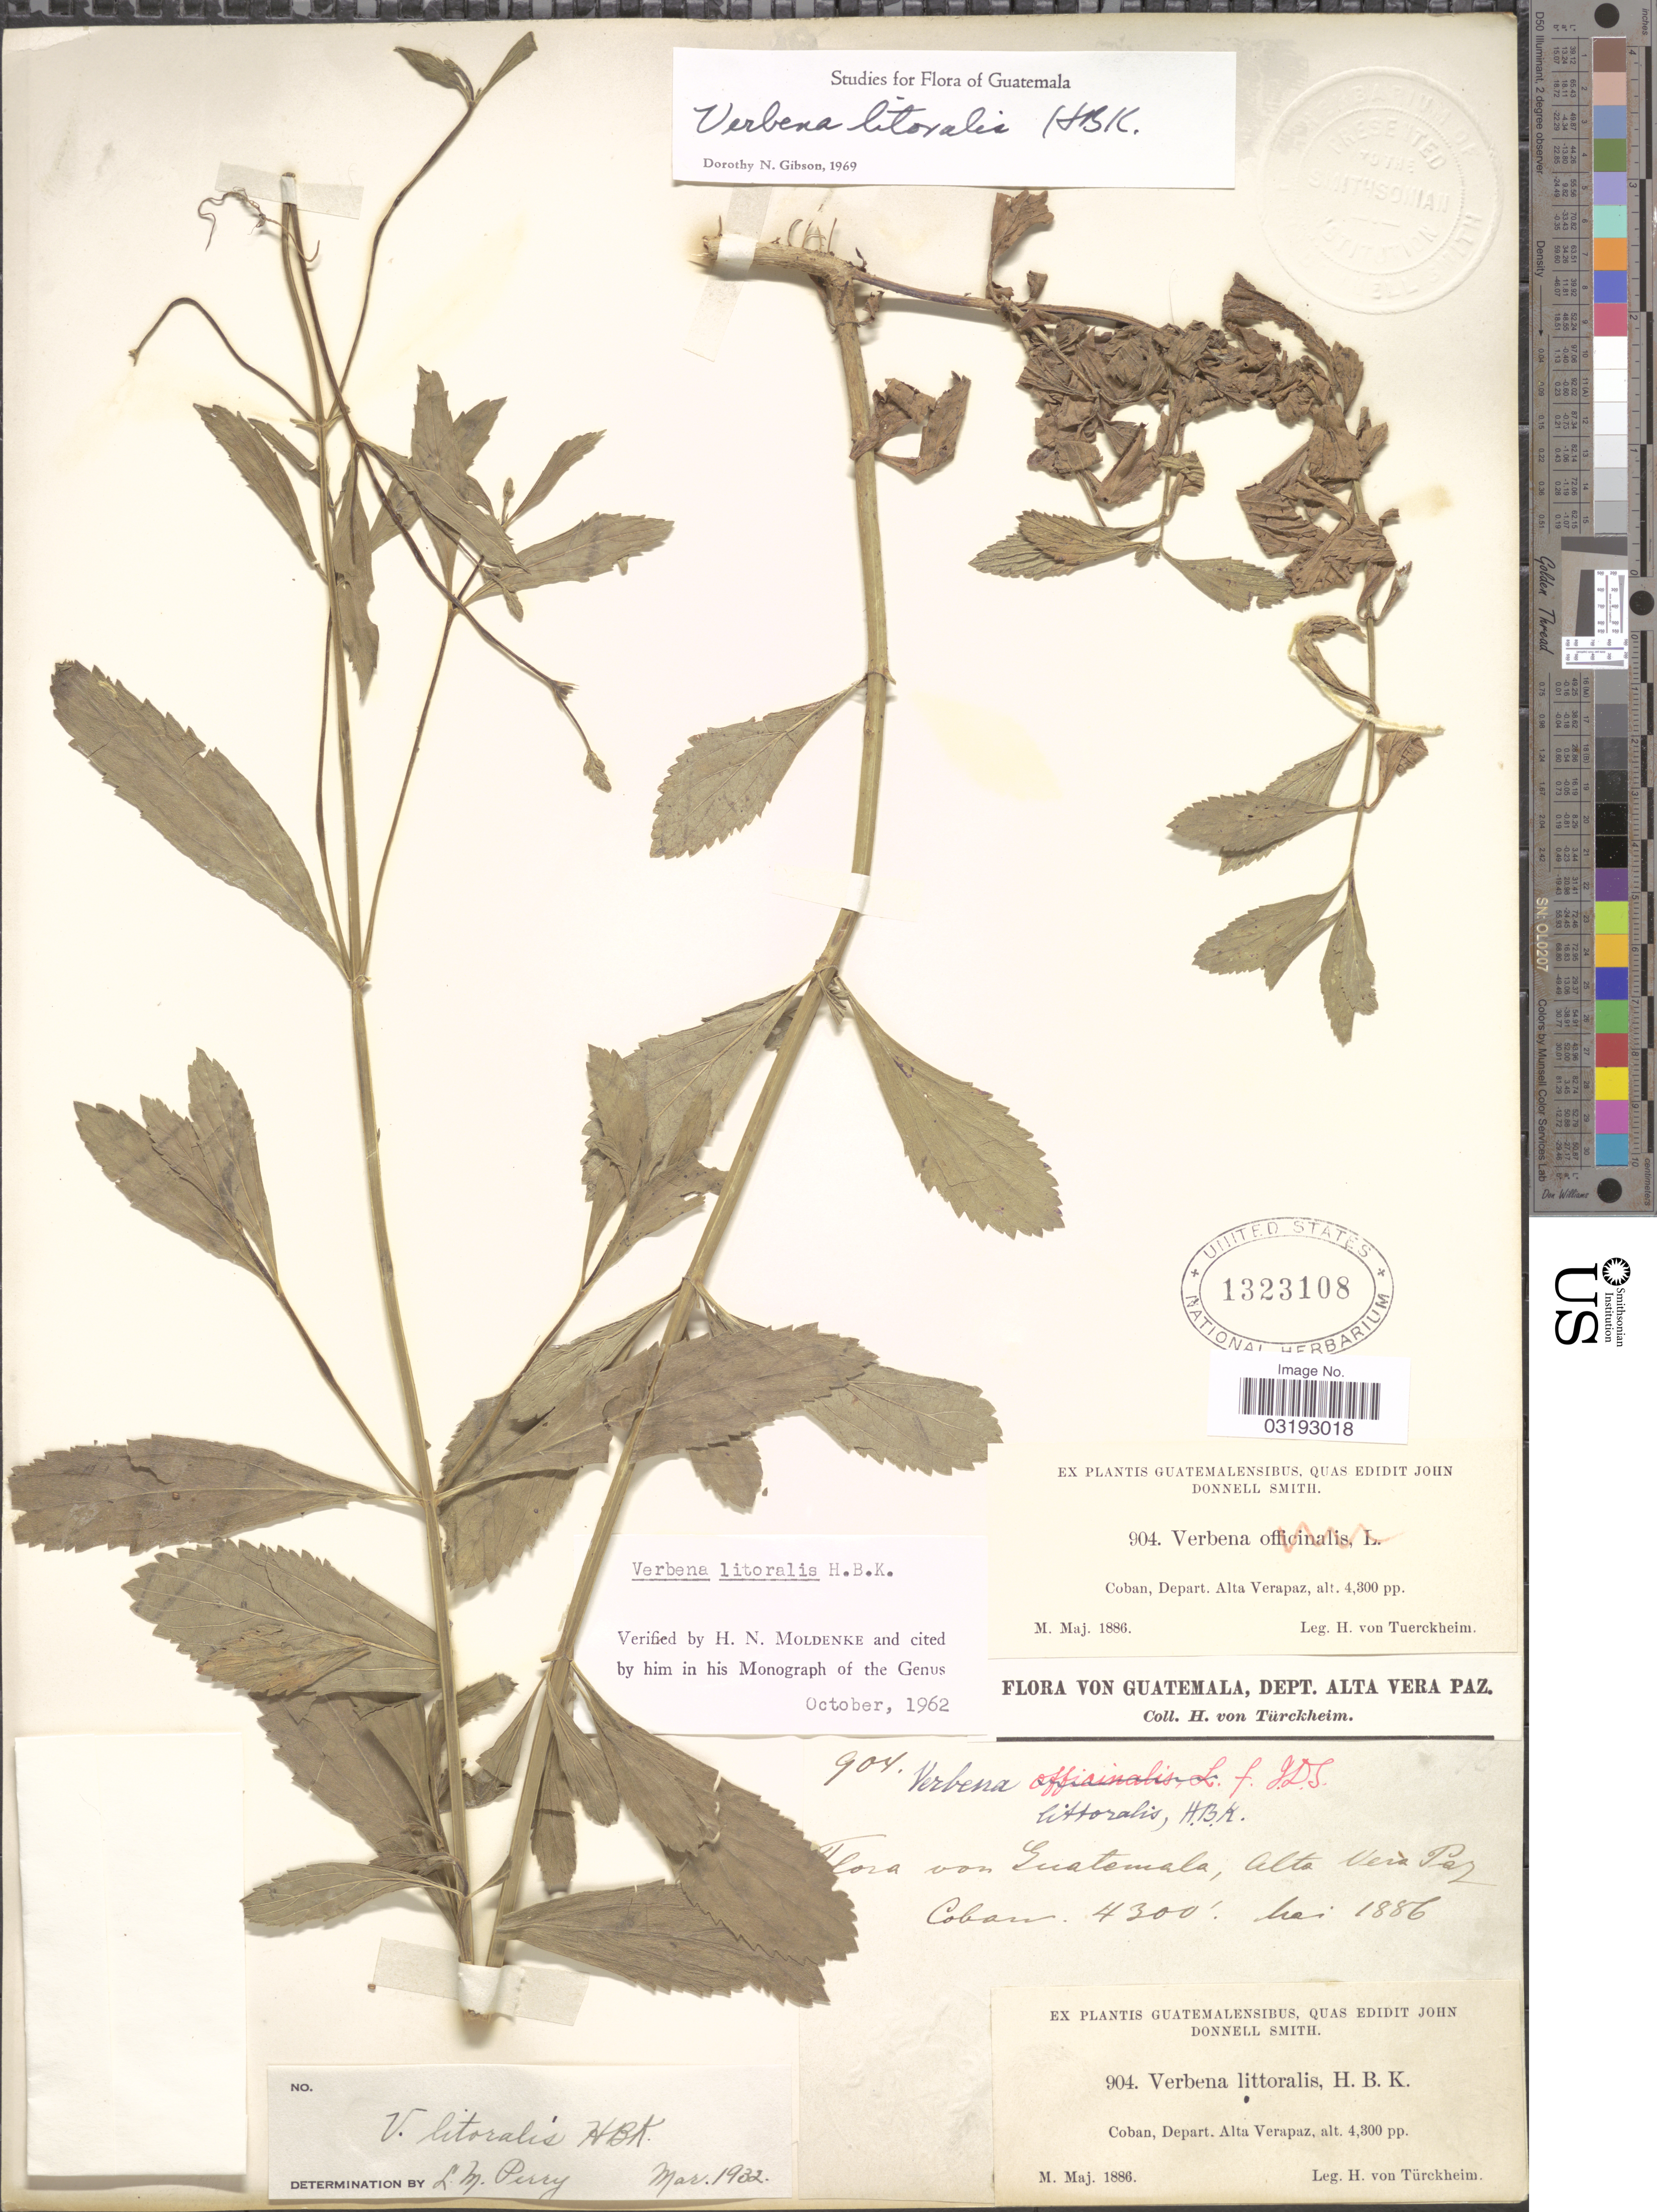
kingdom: Plantae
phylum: Tracheophyta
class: Magnoliopsida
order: Lamiales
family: Verbenaceae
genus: Verbena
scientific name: Verbena litoralis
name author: Kunth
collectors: H. von Türckheim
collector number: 904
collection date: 1886-05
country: Guatemala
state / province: Alta Verapaz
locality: Coban, Depart. Alta Verapaz.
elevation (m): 1311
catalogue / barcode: US 1323108